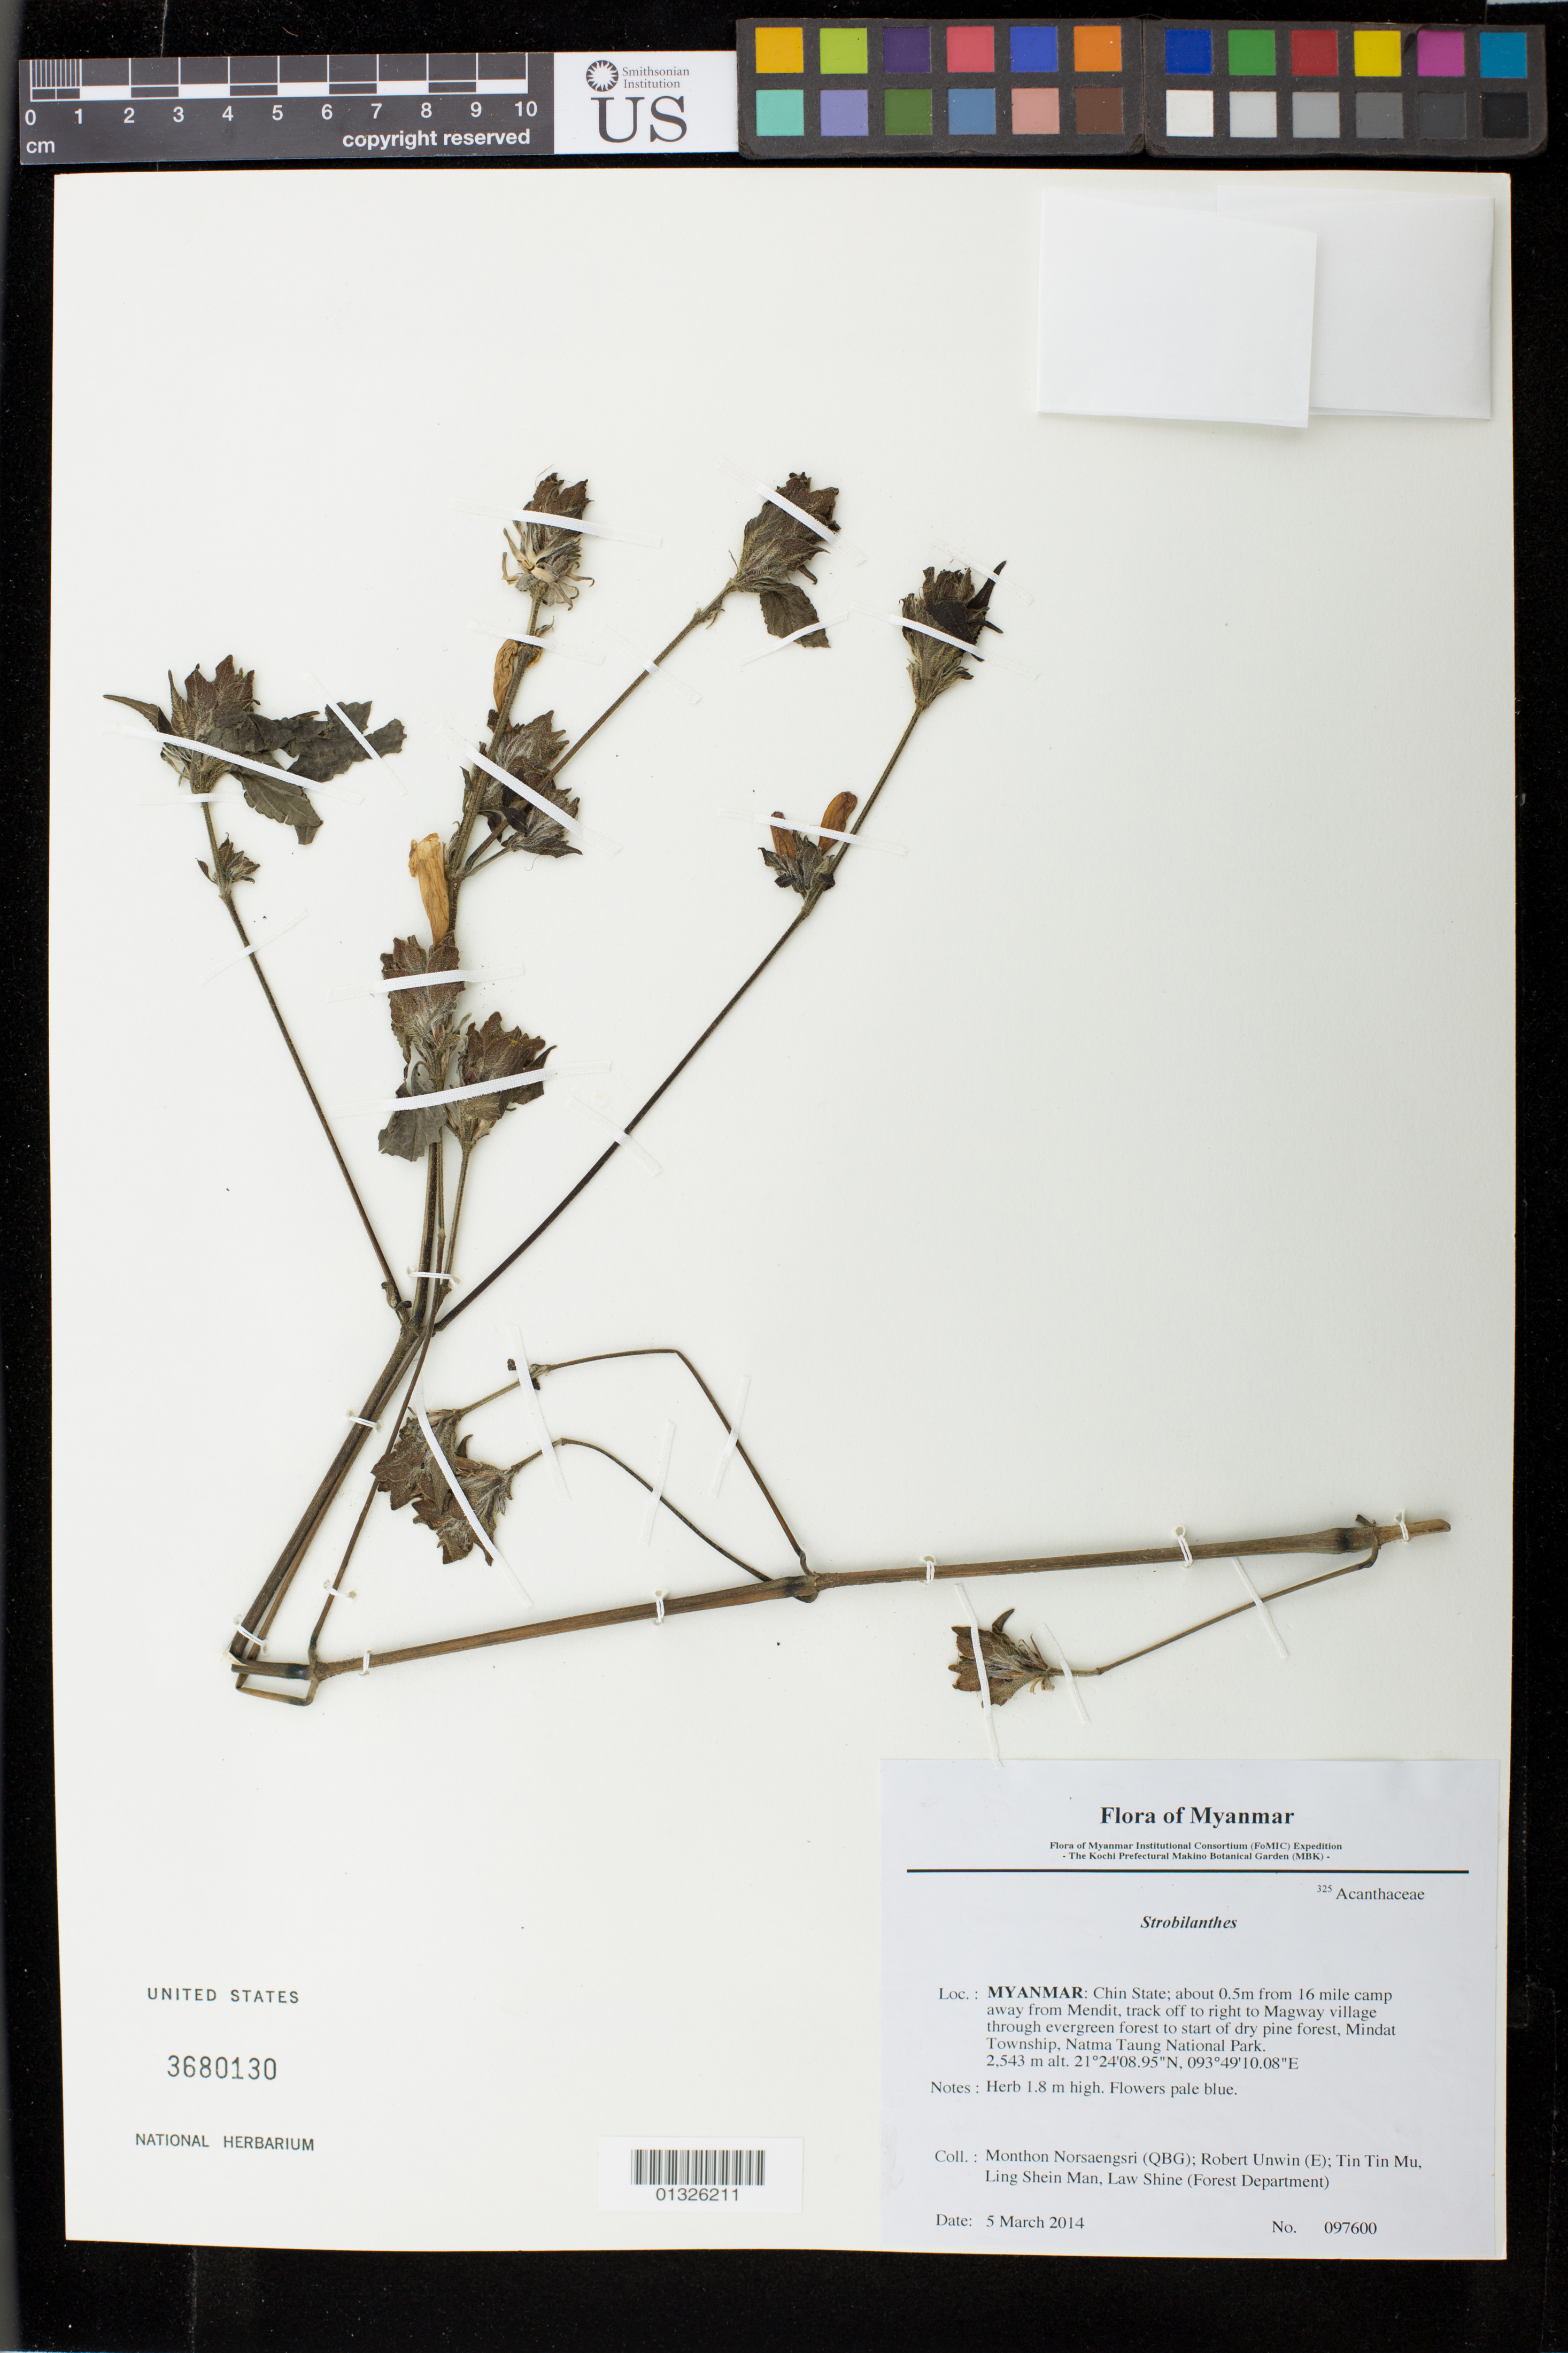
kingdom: Plantae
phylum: Tracheophyta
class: Magnoliopsida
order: Lamiales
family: Acanthaceae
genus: Strobilanthes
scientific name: Strobilanthes sp.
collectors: M. Norsaengsri, R. Unwin, Tin Tin Mu, Ling Shein Man & L. Shine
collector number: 97600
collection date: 2014-03-05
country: Myanmar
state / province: Chin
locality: About 0.5m from 16 mile camp away from Mendit, track off to right to Magway village through evergreen forest to start of dry pine forest, Mindat Township, Natma Taung National Park.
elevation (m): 2543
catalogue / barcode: US 3680130